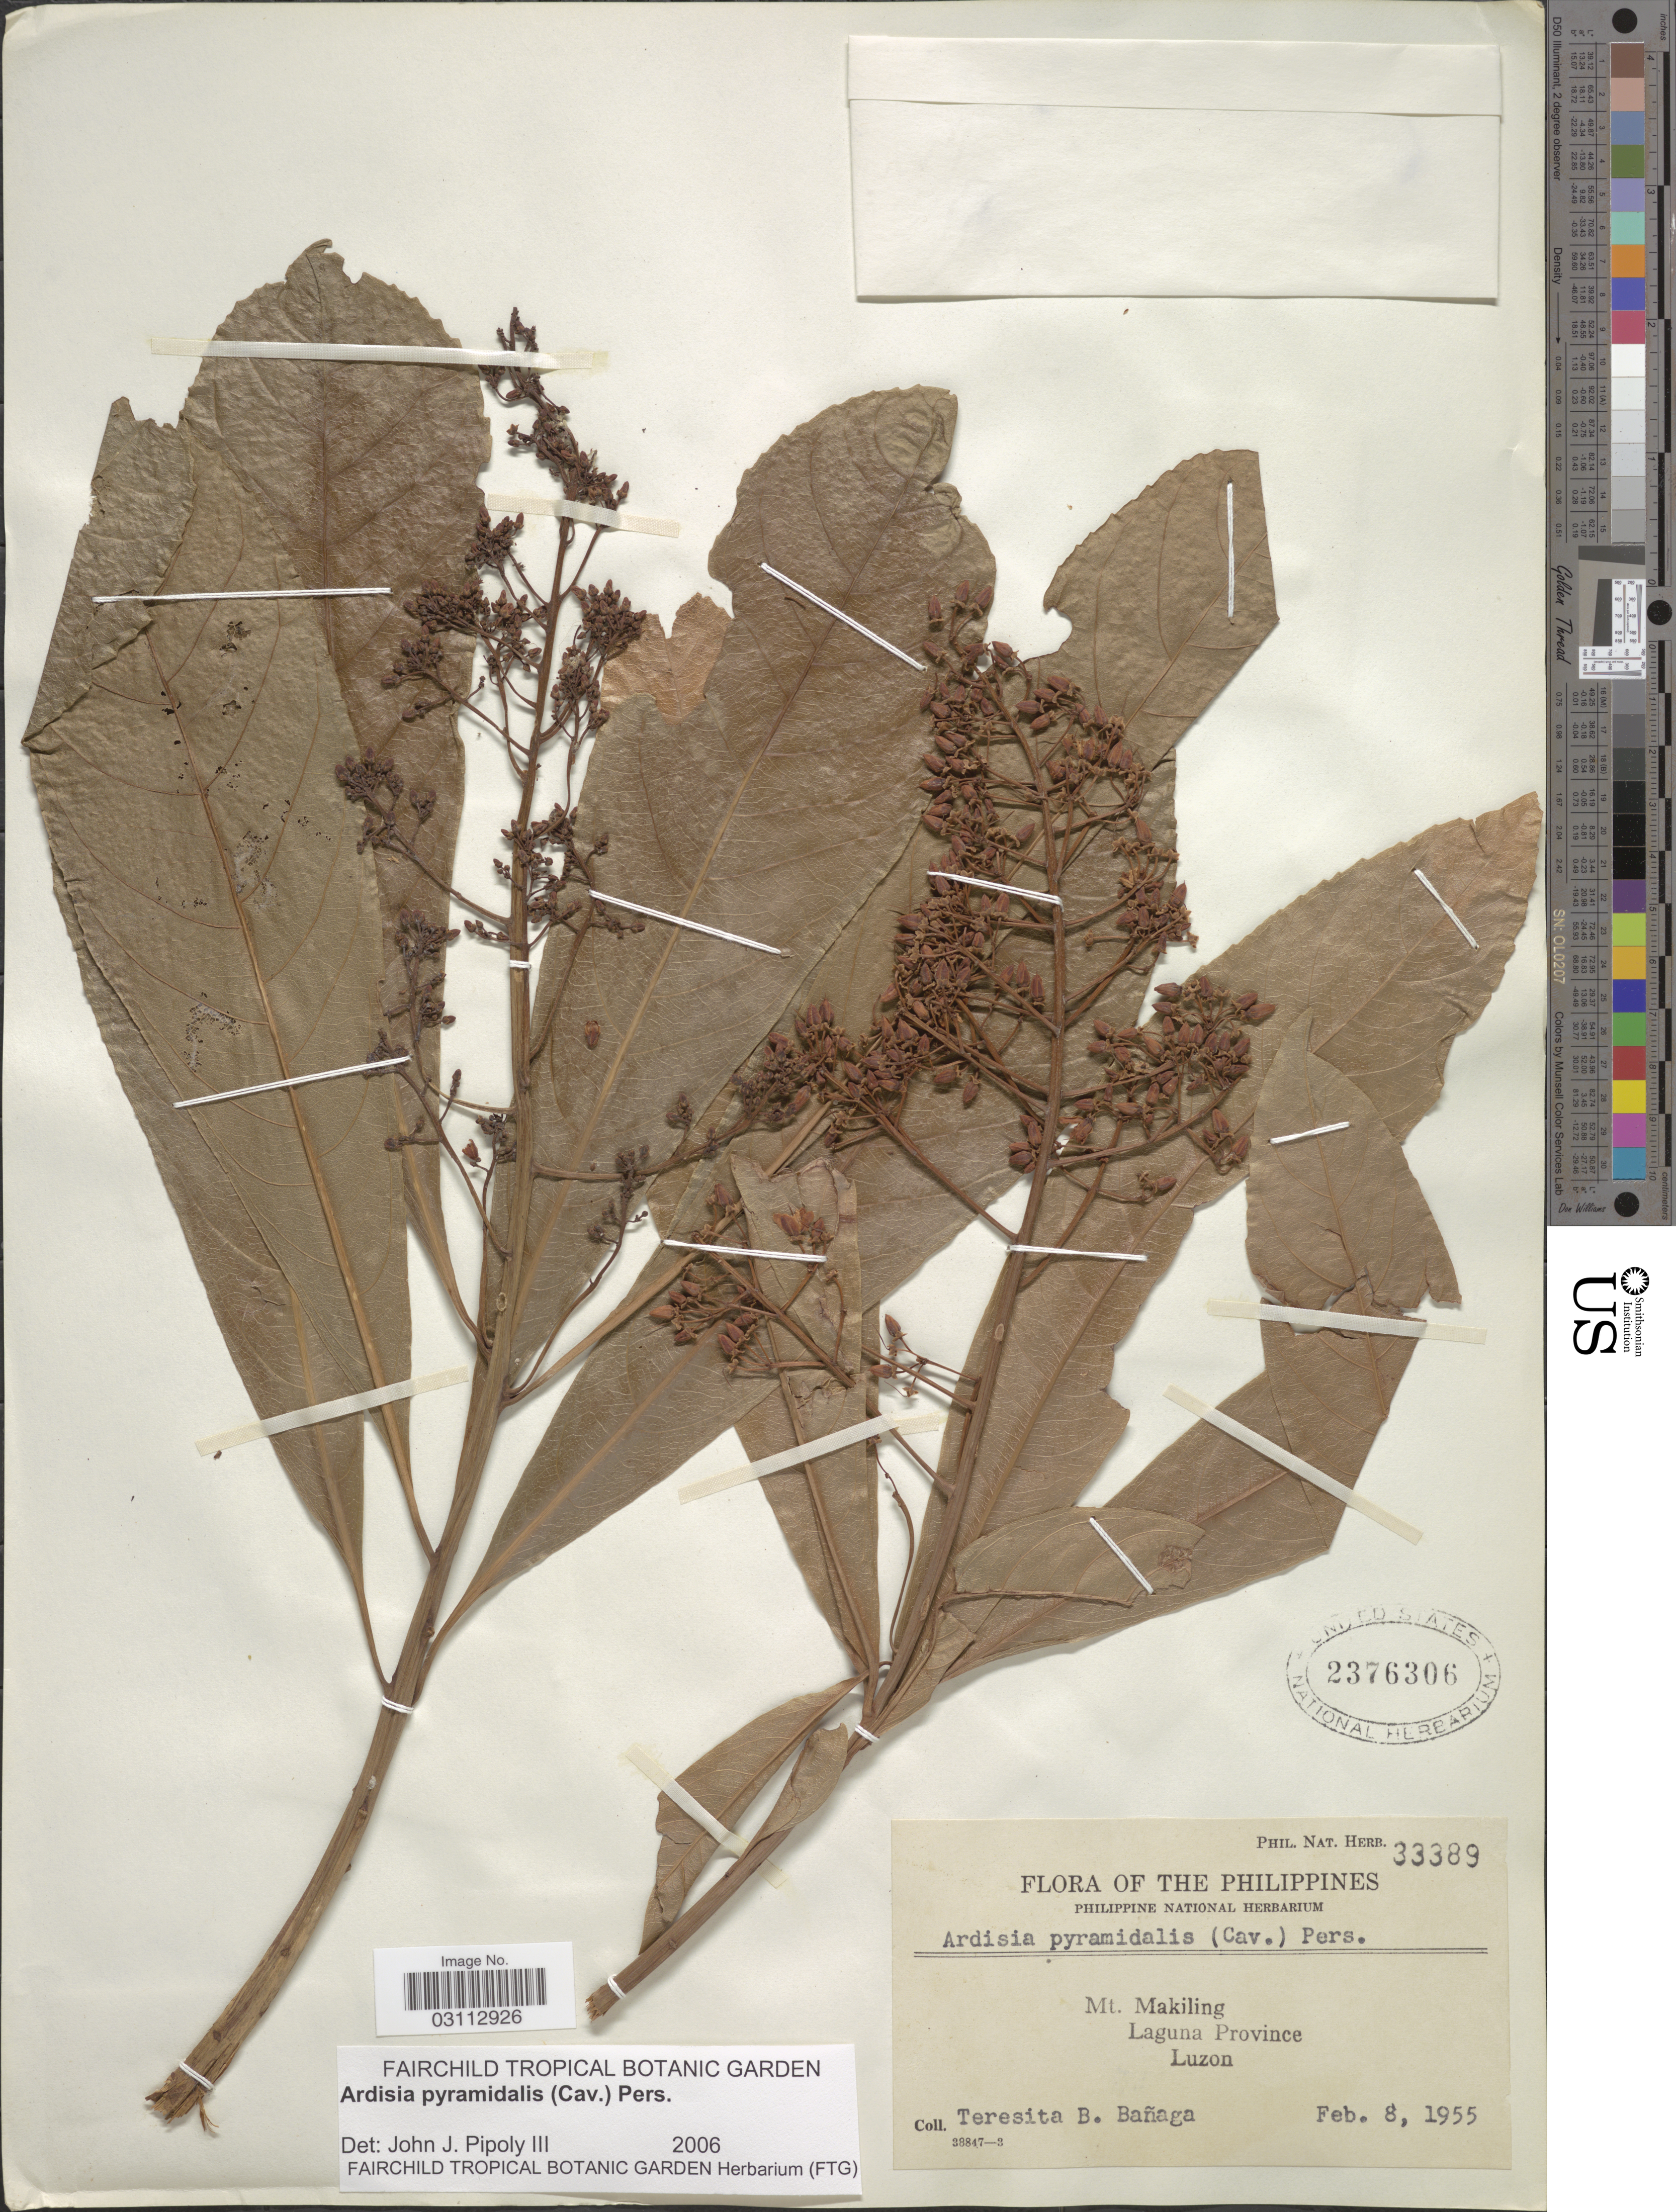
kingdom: Plantae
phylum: Tracheophyta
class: Magnoliopsida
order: Ericales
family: Primulaceae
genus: Ardisia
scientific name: Ardisia pyramidalis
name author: (Cav.) Pers.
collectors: T. Banaga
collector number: Phil. Nat. Herb. 33389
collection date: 1955-02-08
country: Philippines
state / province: Calabarzon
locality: Mt. Makiling. Laguna Province. Luzon.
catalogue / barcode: US 2376306